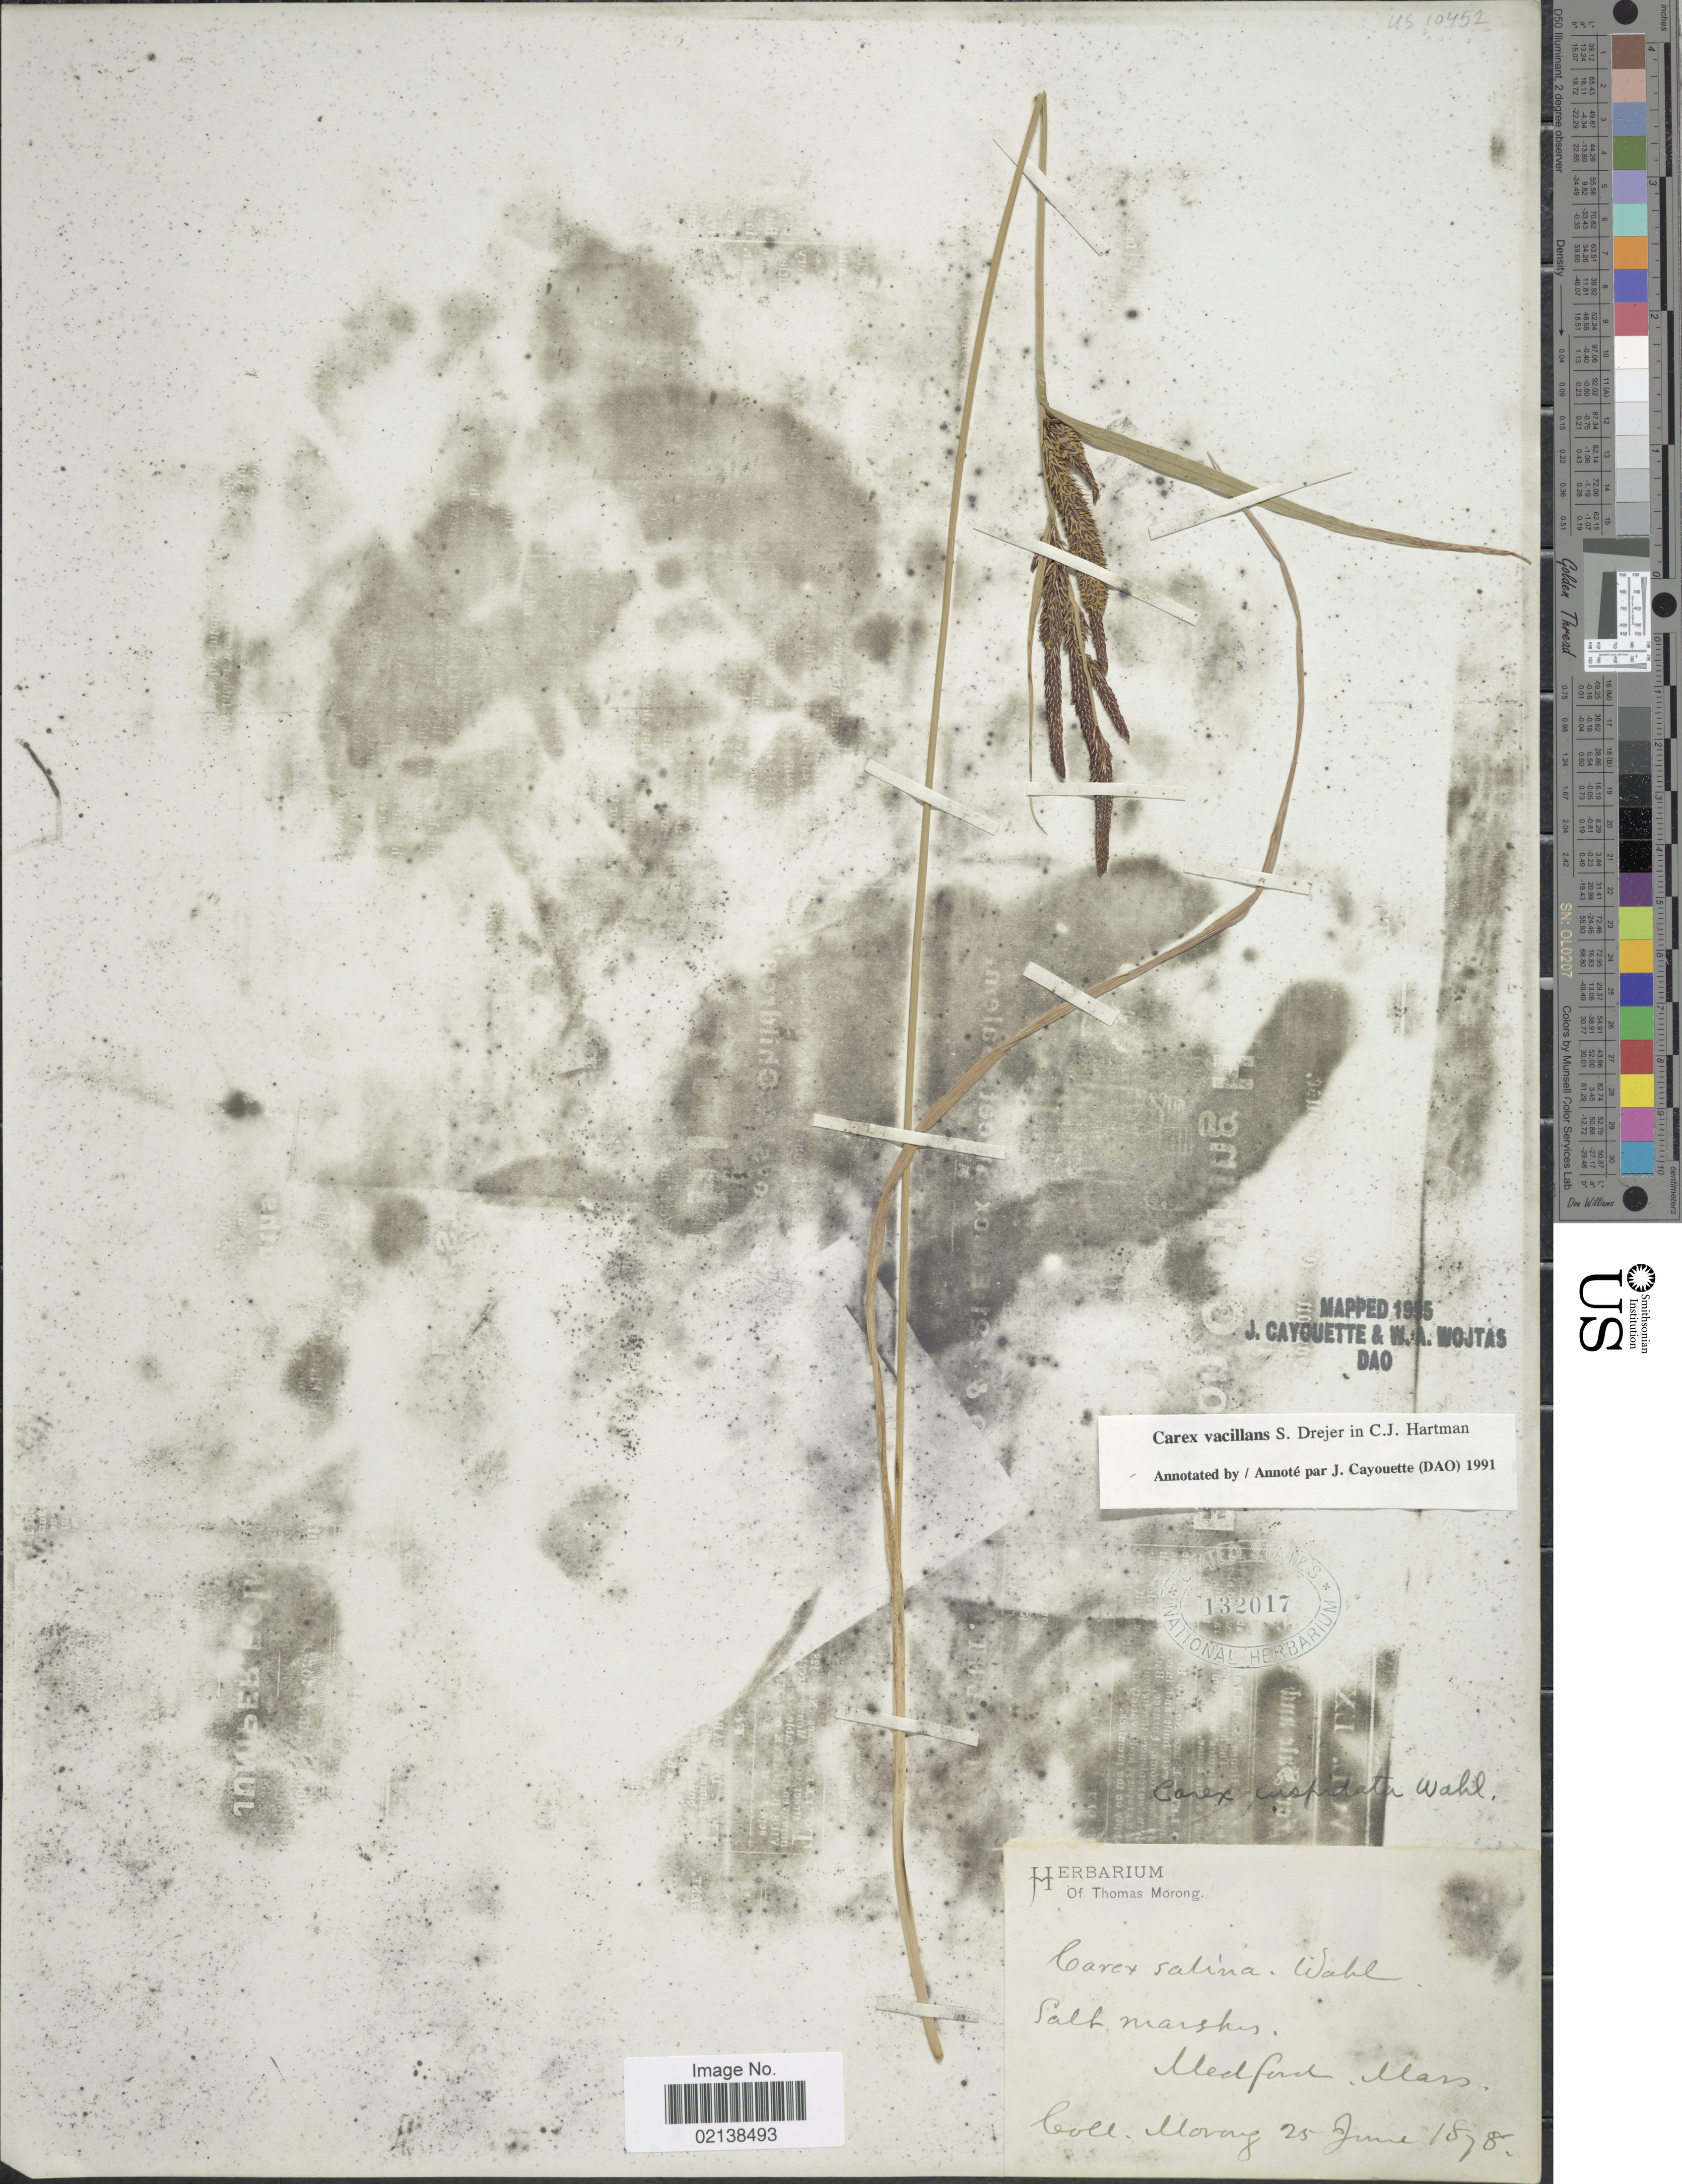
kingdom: Plantae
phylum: Tracheophyta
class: Liliopsida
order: Poales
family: Cyperaceae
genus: Carex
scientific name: Carex vacillans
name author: Drejer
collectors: ex herb. T. Morong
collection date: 1878-06-25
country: United States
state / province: Massachusetts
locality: Salt marshes, Medford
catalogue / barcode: US 132017